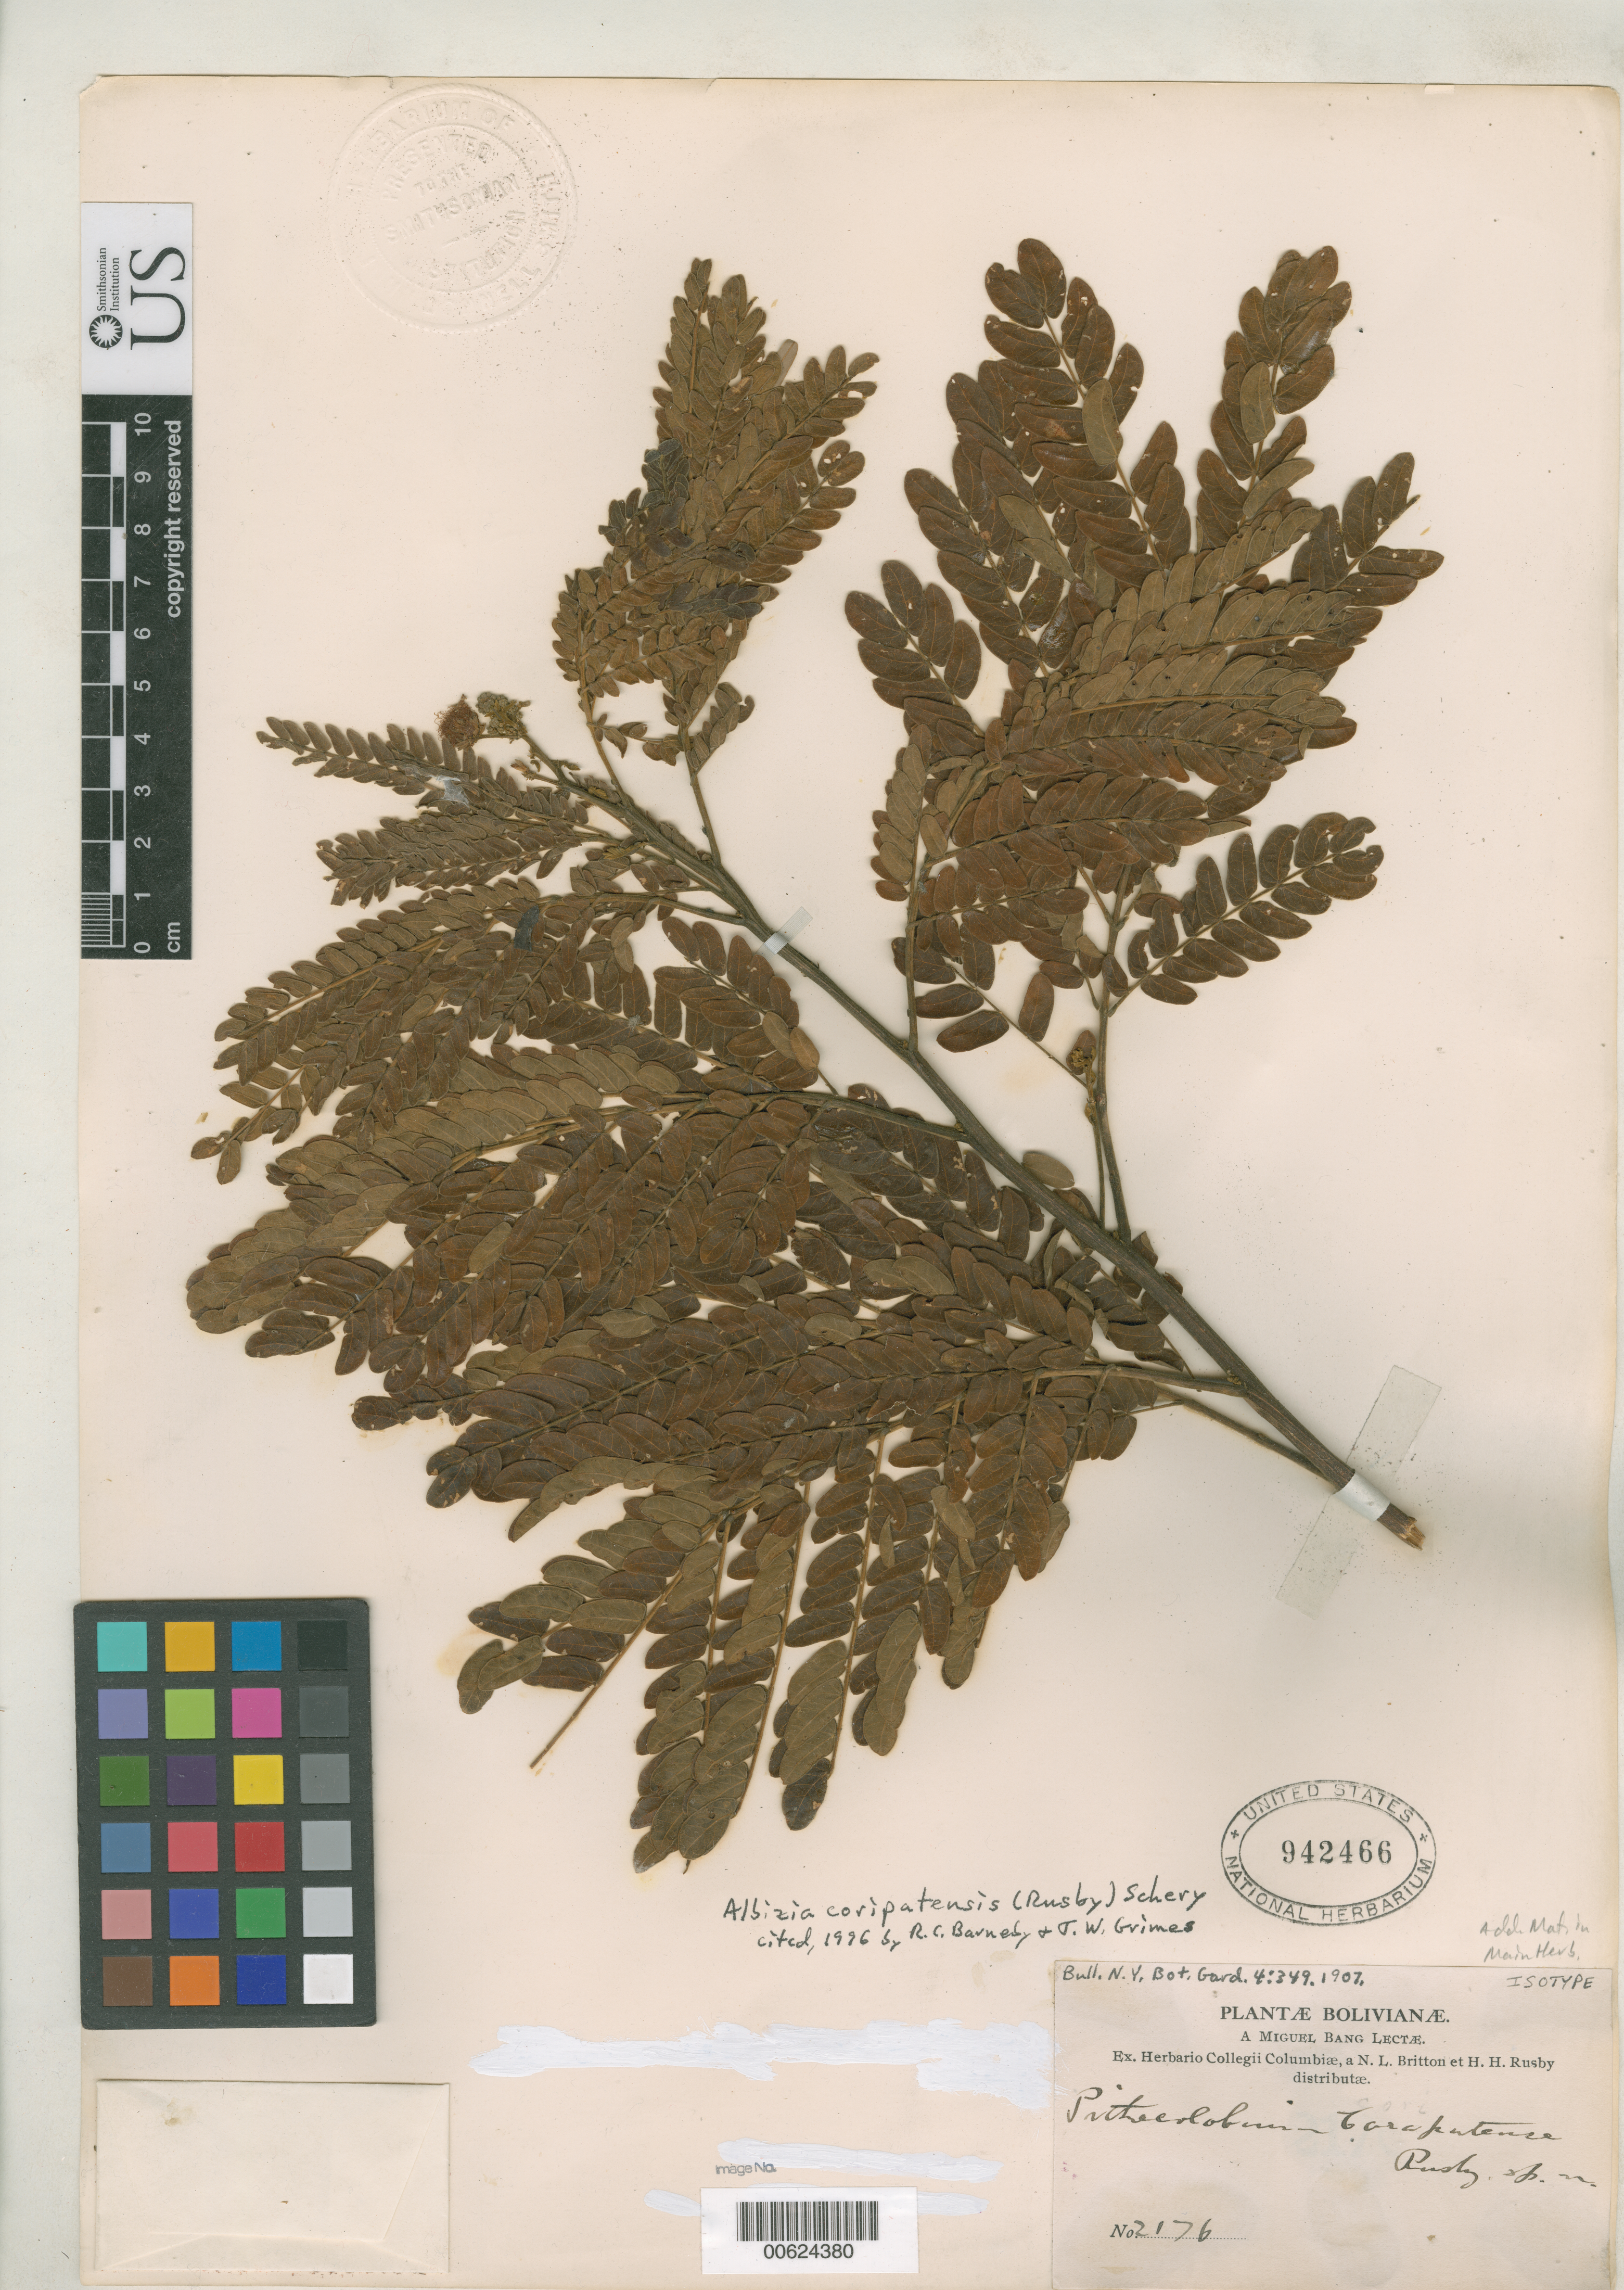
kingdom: Plantae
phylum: Tracheophyta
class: Magnoliopsida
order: Fabales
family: Fabaceae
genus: Pithecellobium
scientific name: Pithecellobium coripatense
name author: Rusby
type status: Isotype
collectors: M. Bang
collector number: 2176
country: Bolivia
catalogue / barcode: US 942466